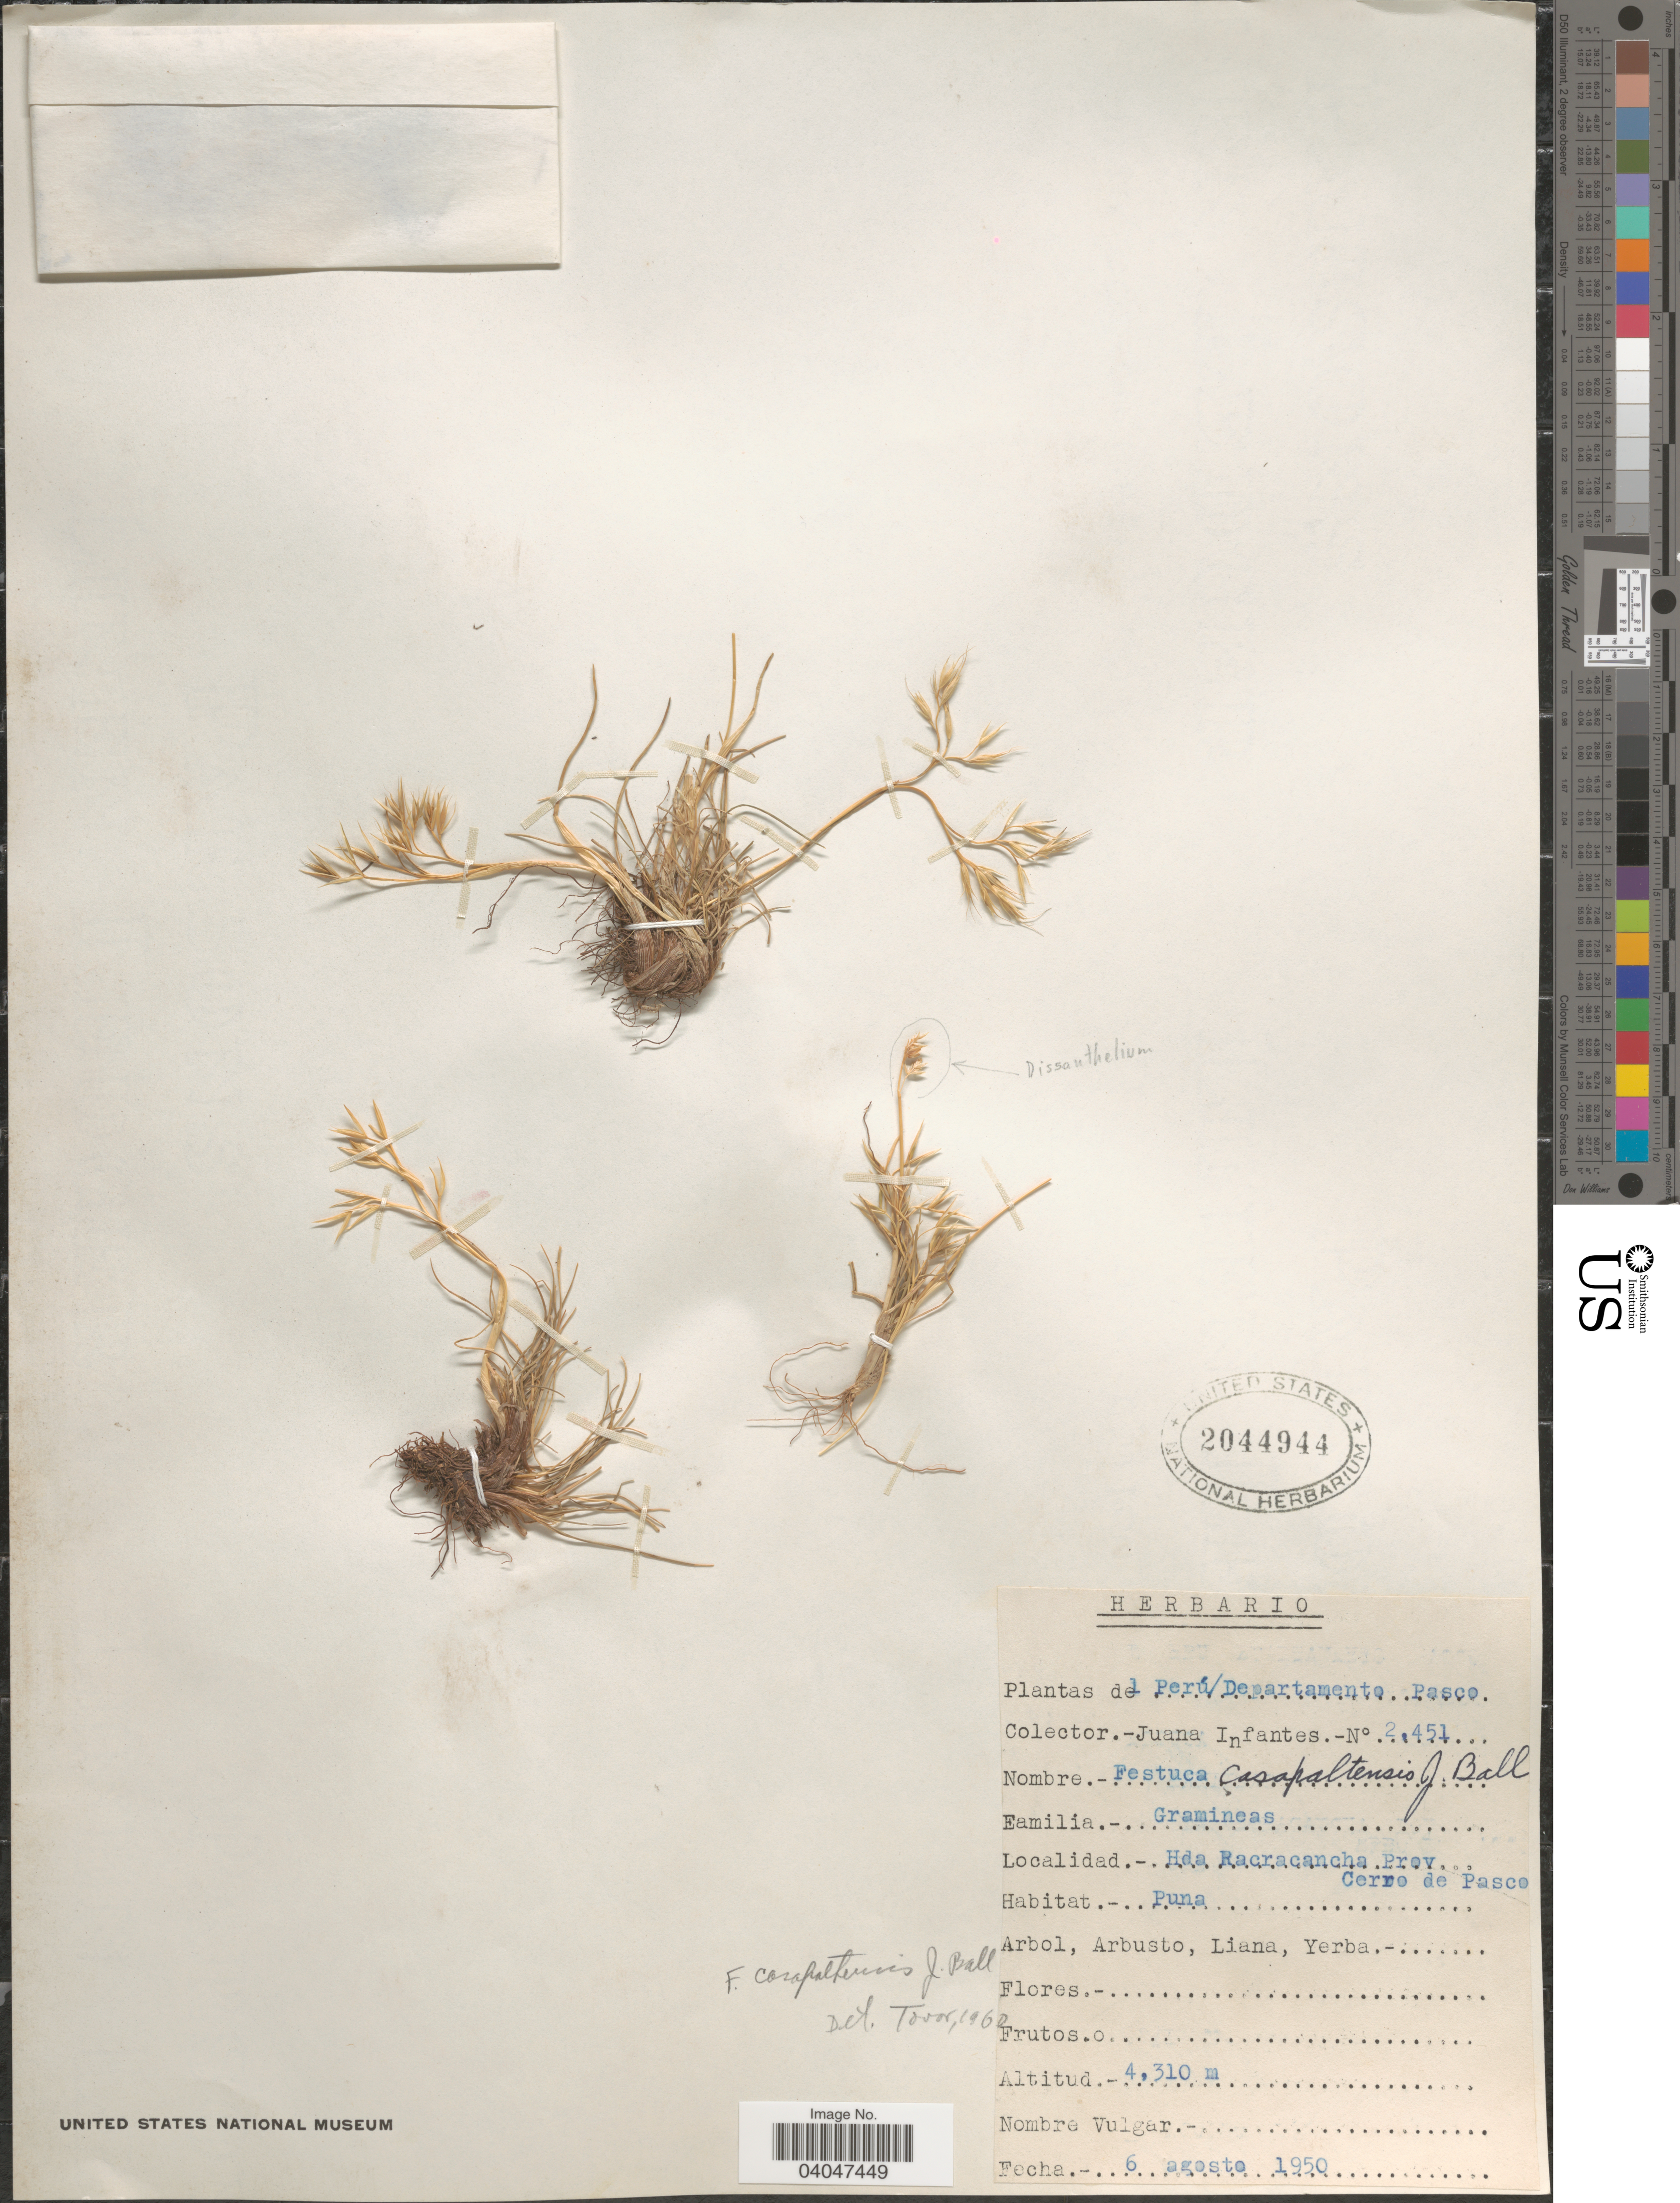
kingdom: Plantae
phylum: Tracheophyta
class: Liliopsida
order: Poales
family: Poaceae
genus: Festuca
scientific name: Festuca casapaltensis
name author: Ball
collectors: J. Infantes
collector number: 2451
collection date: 1950-08-06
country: Peru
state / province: Pasco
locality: Departamento Pasco. Hda. Racracancha., Prov. Cerro de Pasco.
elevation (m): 4310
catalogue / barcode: US 2044944